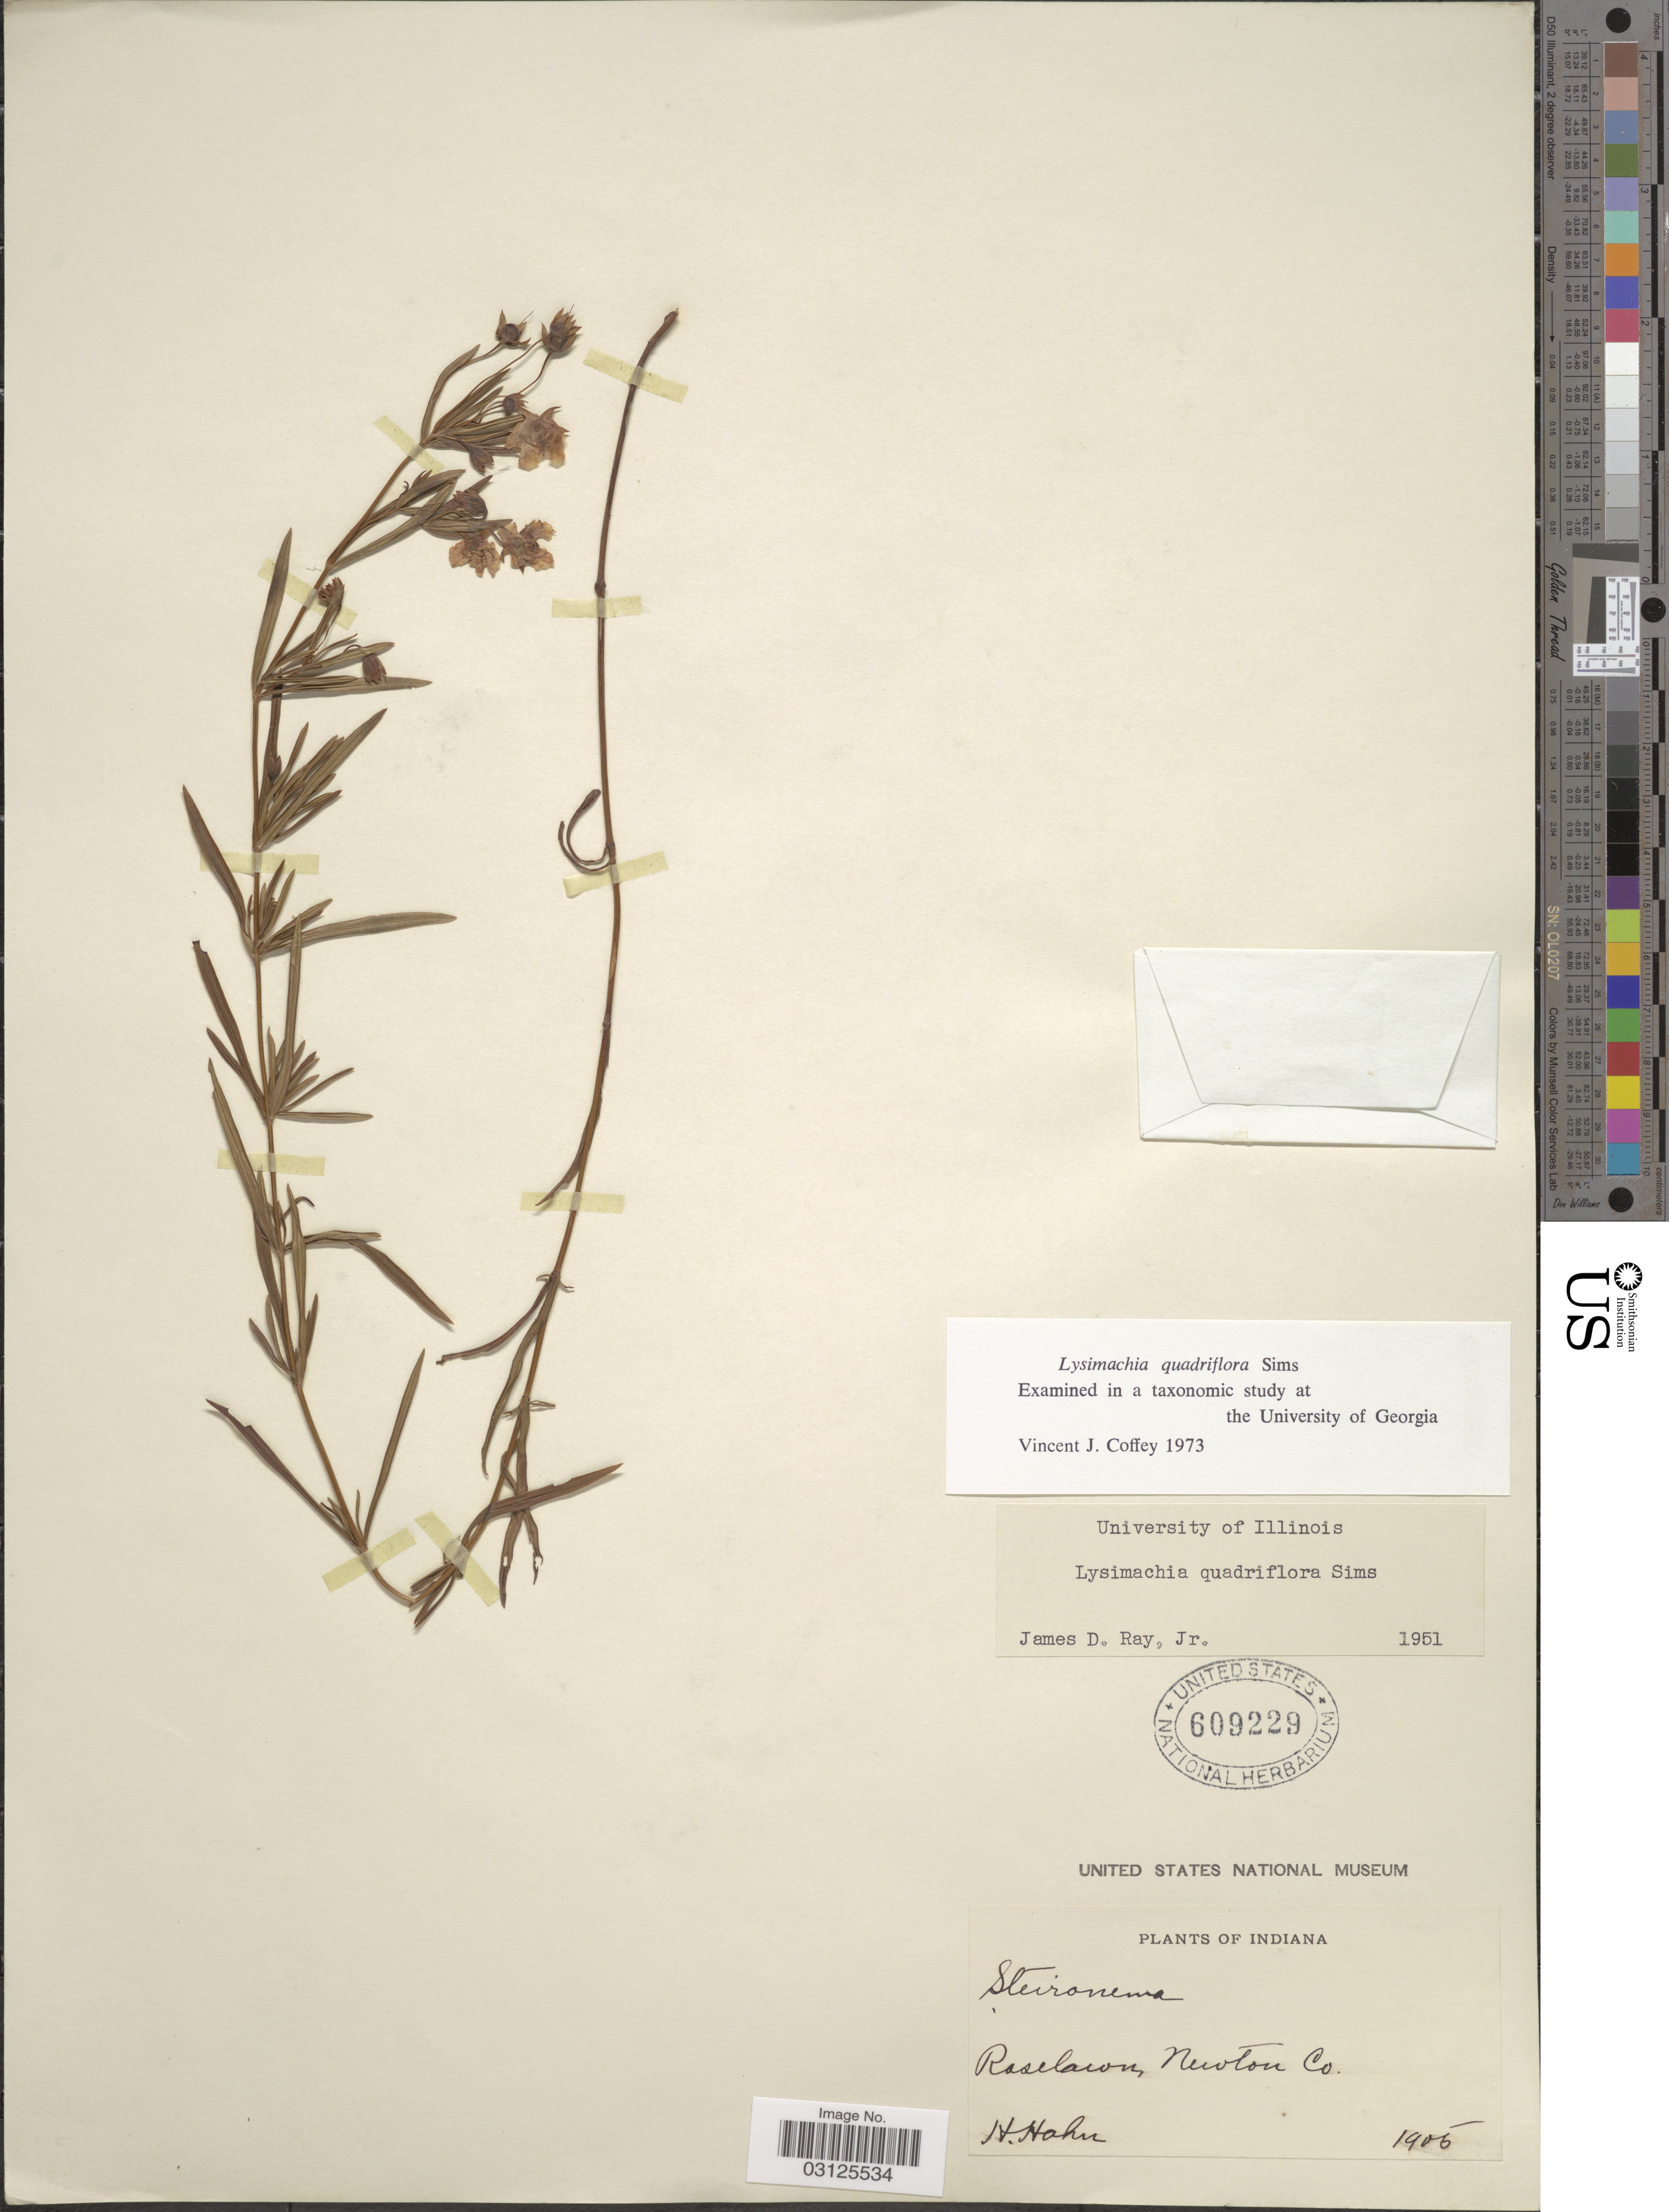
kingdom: Plantae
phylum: Tracheophyta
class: Magnoliopsida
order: Ericales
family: Primulaceae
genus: Lysimachia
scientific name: Lysimachia quadriflora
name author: Sims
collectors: H. Hahn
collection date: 1905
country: United States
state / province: Indiana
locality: Roselawn, Newton Co.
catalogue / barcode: US 609229